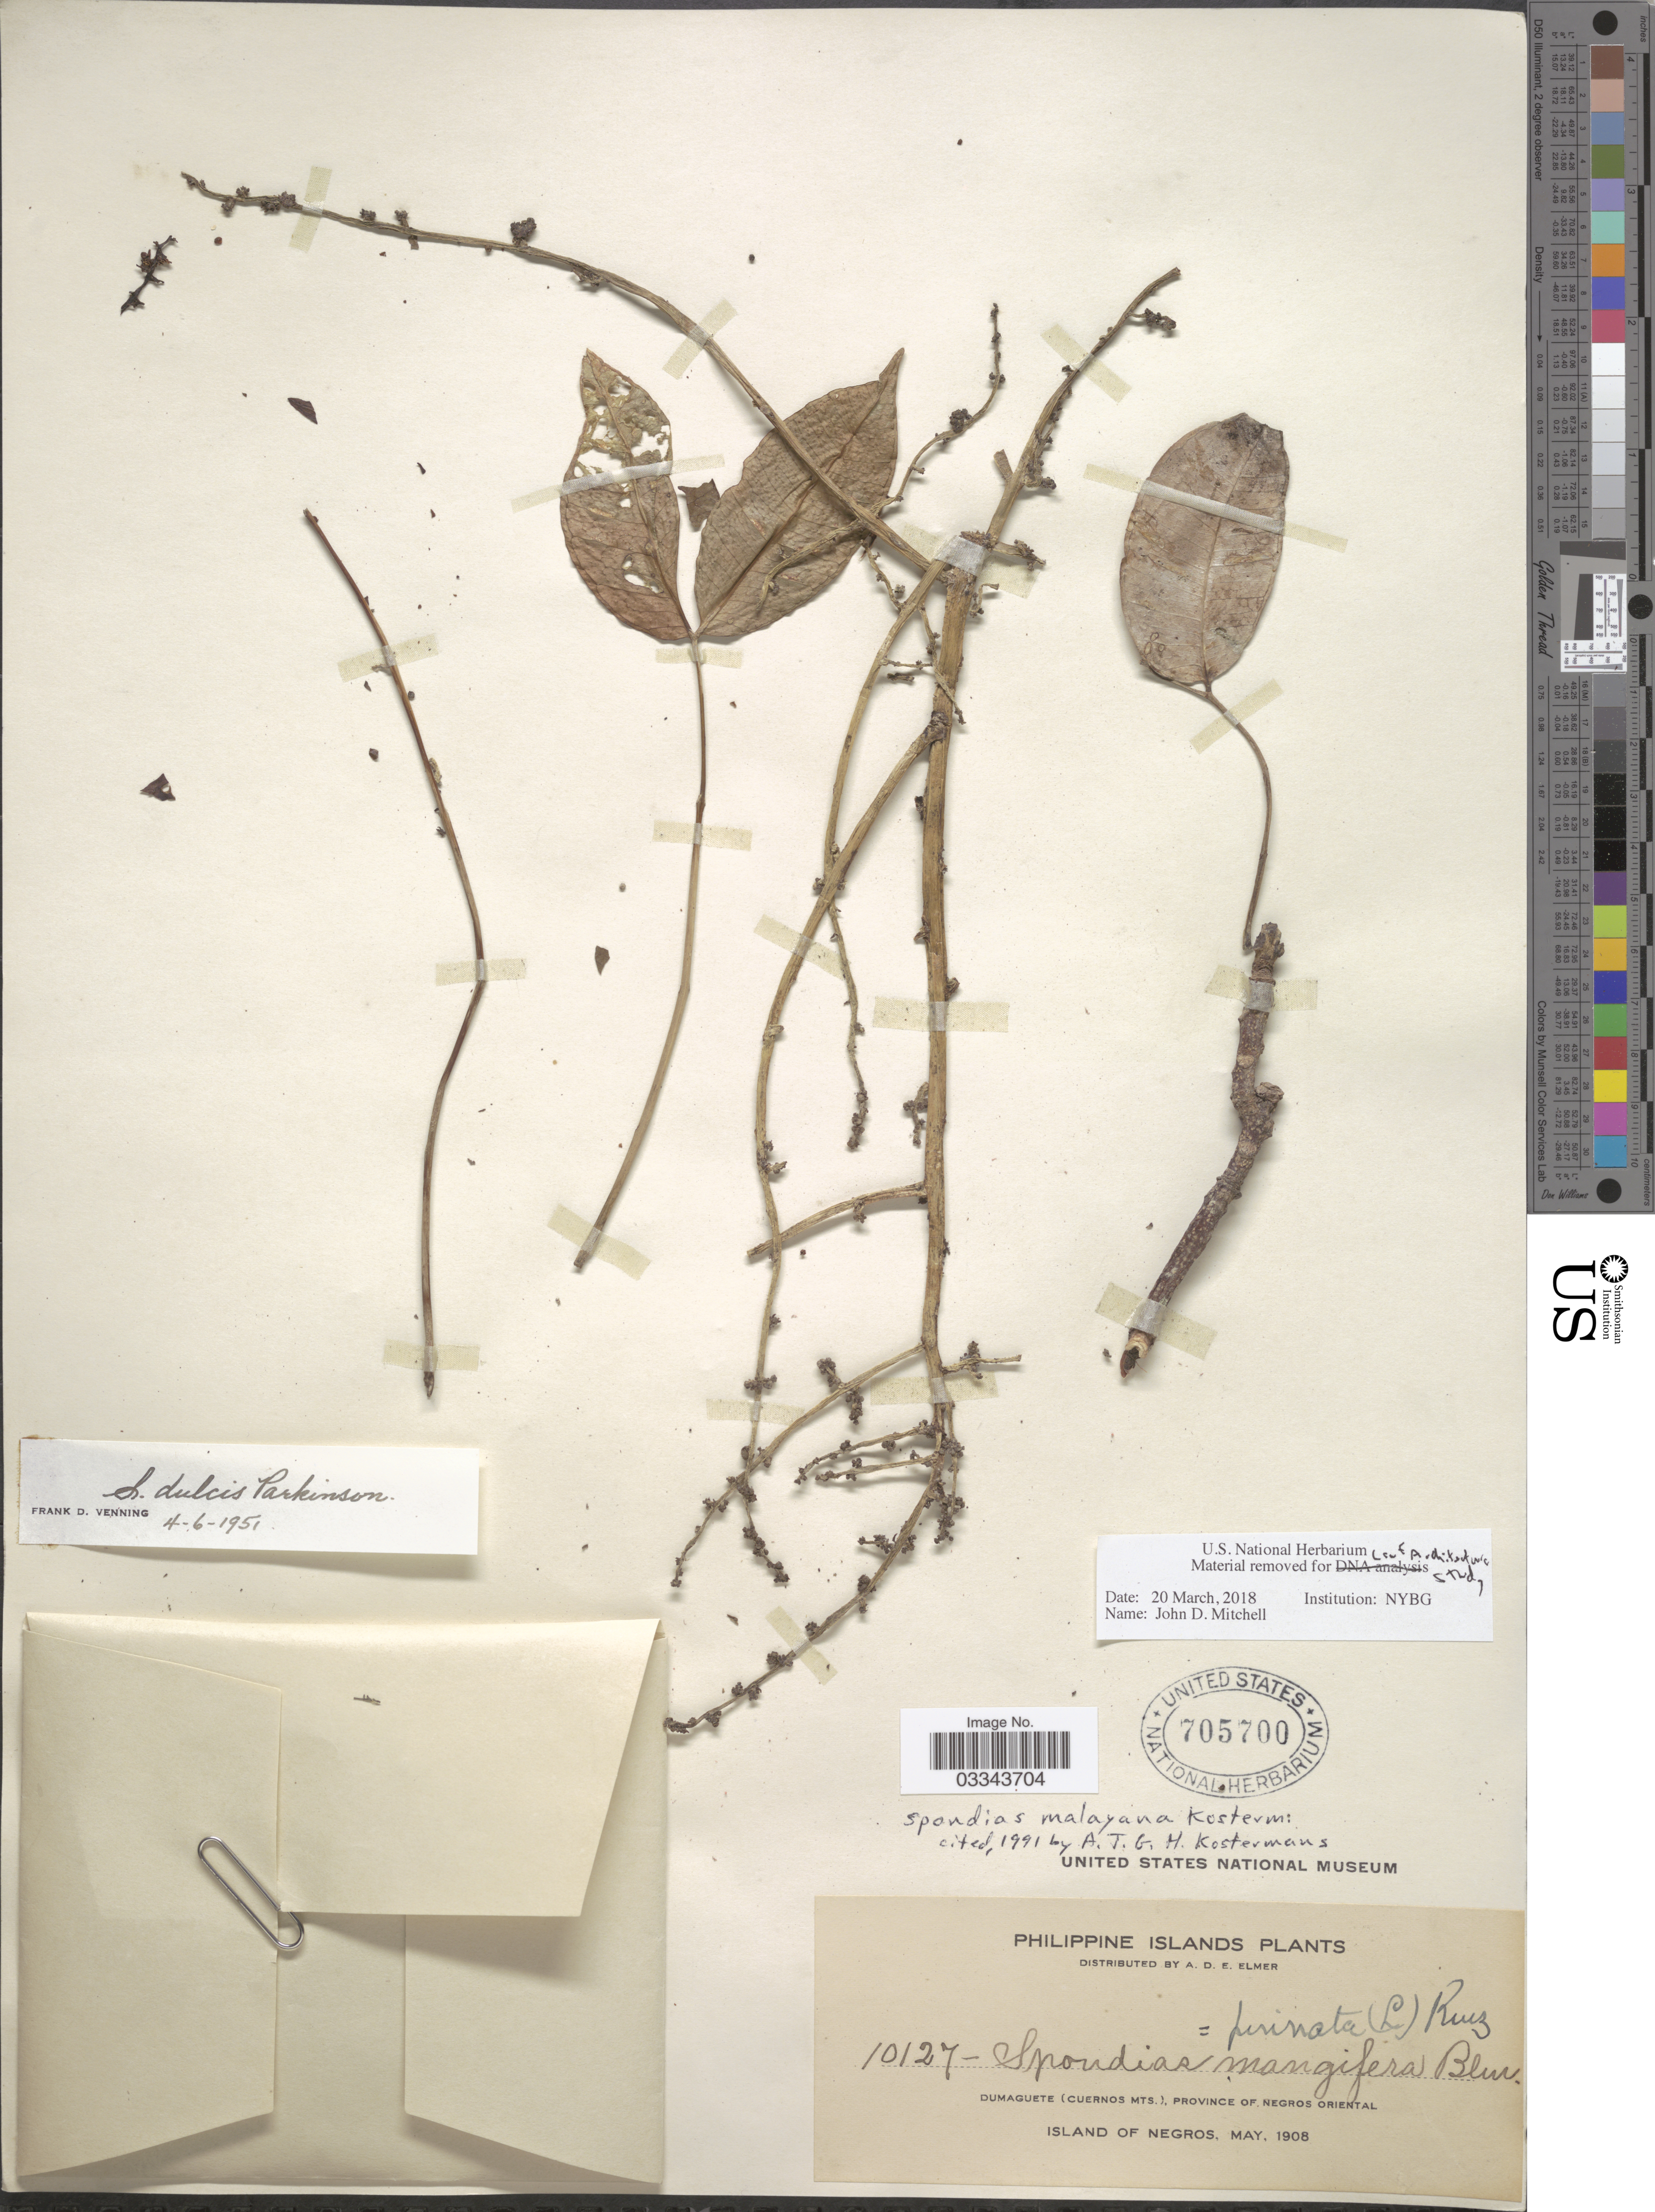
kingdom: Plantae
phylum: Tracheophyta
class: Magnoliopsida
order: Sapindales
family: Anacardiaceae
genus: Spondias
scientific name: Spondias malayana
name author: Kosterm.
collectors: A. D. E. Elmer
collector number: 10127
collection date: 1908-05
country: Philippines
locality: Philippine Islands. Dumaguete (Cuernos Mts.), Province of Negros Oriental. Island of Negros.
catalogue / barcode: US 705700